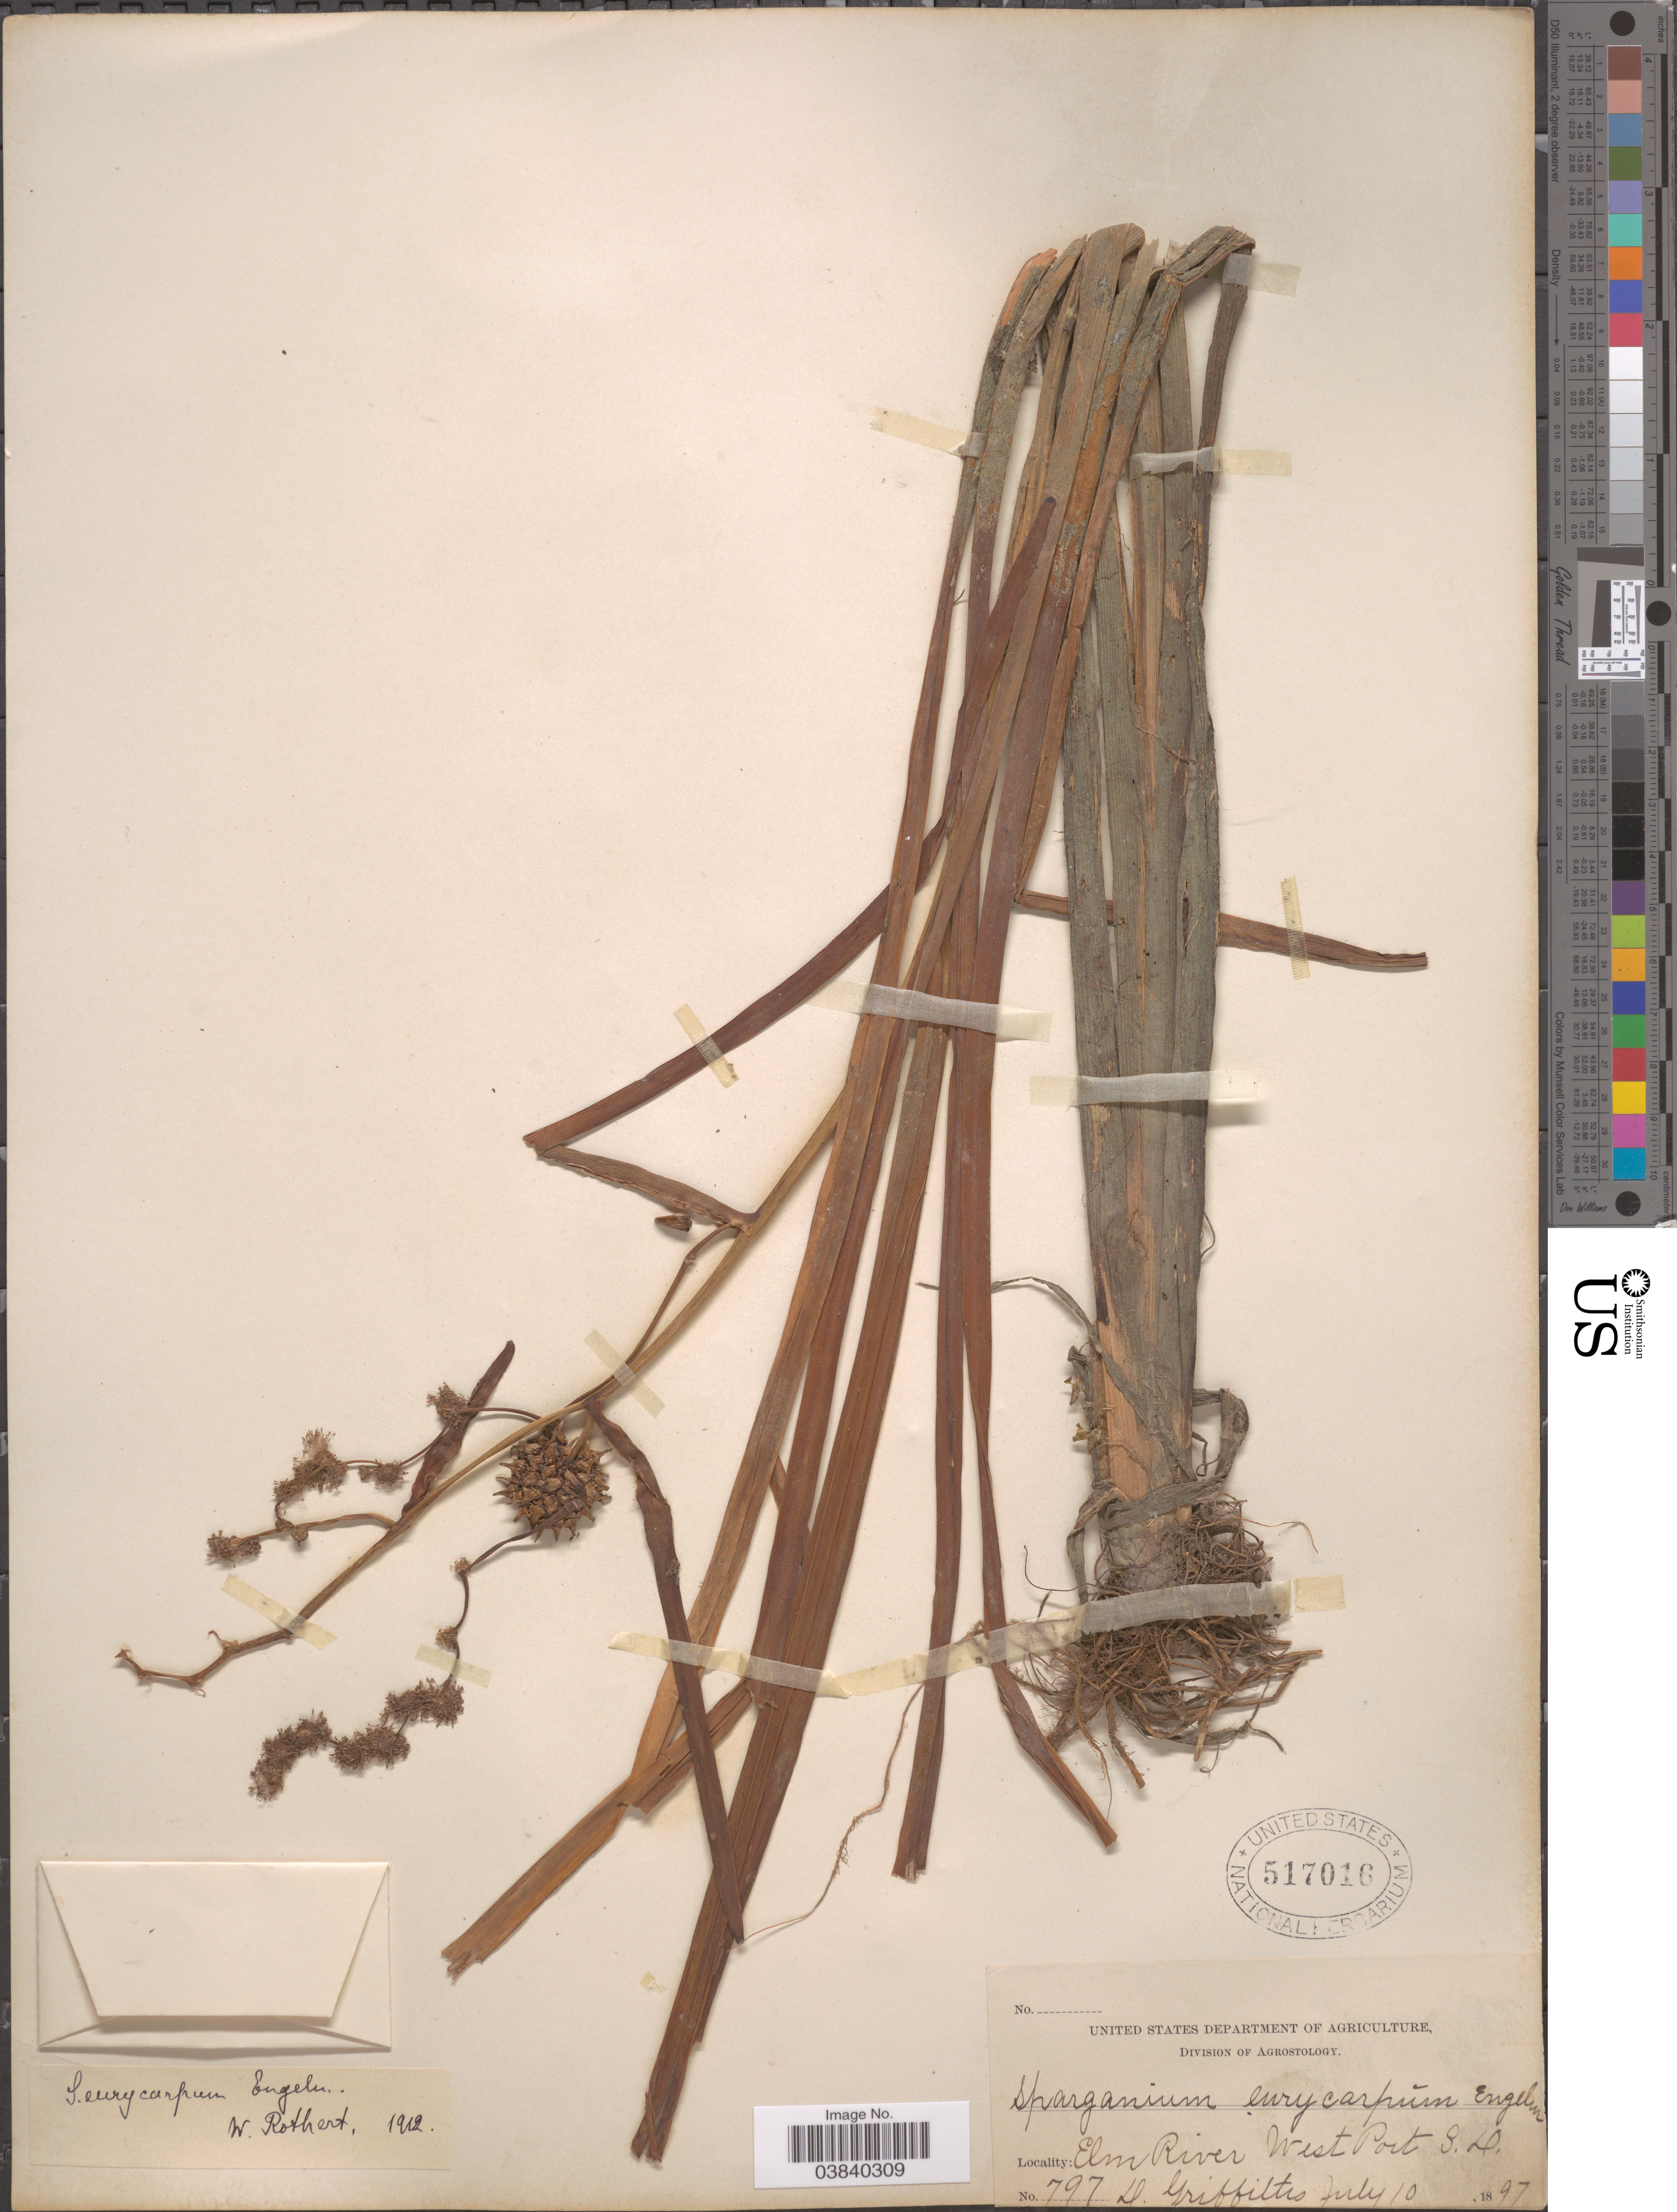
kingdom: Plantae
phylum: Tracheophyta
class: Liliopsida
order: Poales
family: Typhaceae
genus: Sparganium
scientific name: Sparganium eurycarpum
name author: Engelm.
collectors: D. Griffiths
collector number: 797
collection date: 1897-07-10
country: United States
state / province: South Dakota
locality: Elm River West Port.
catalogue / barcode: US 517016